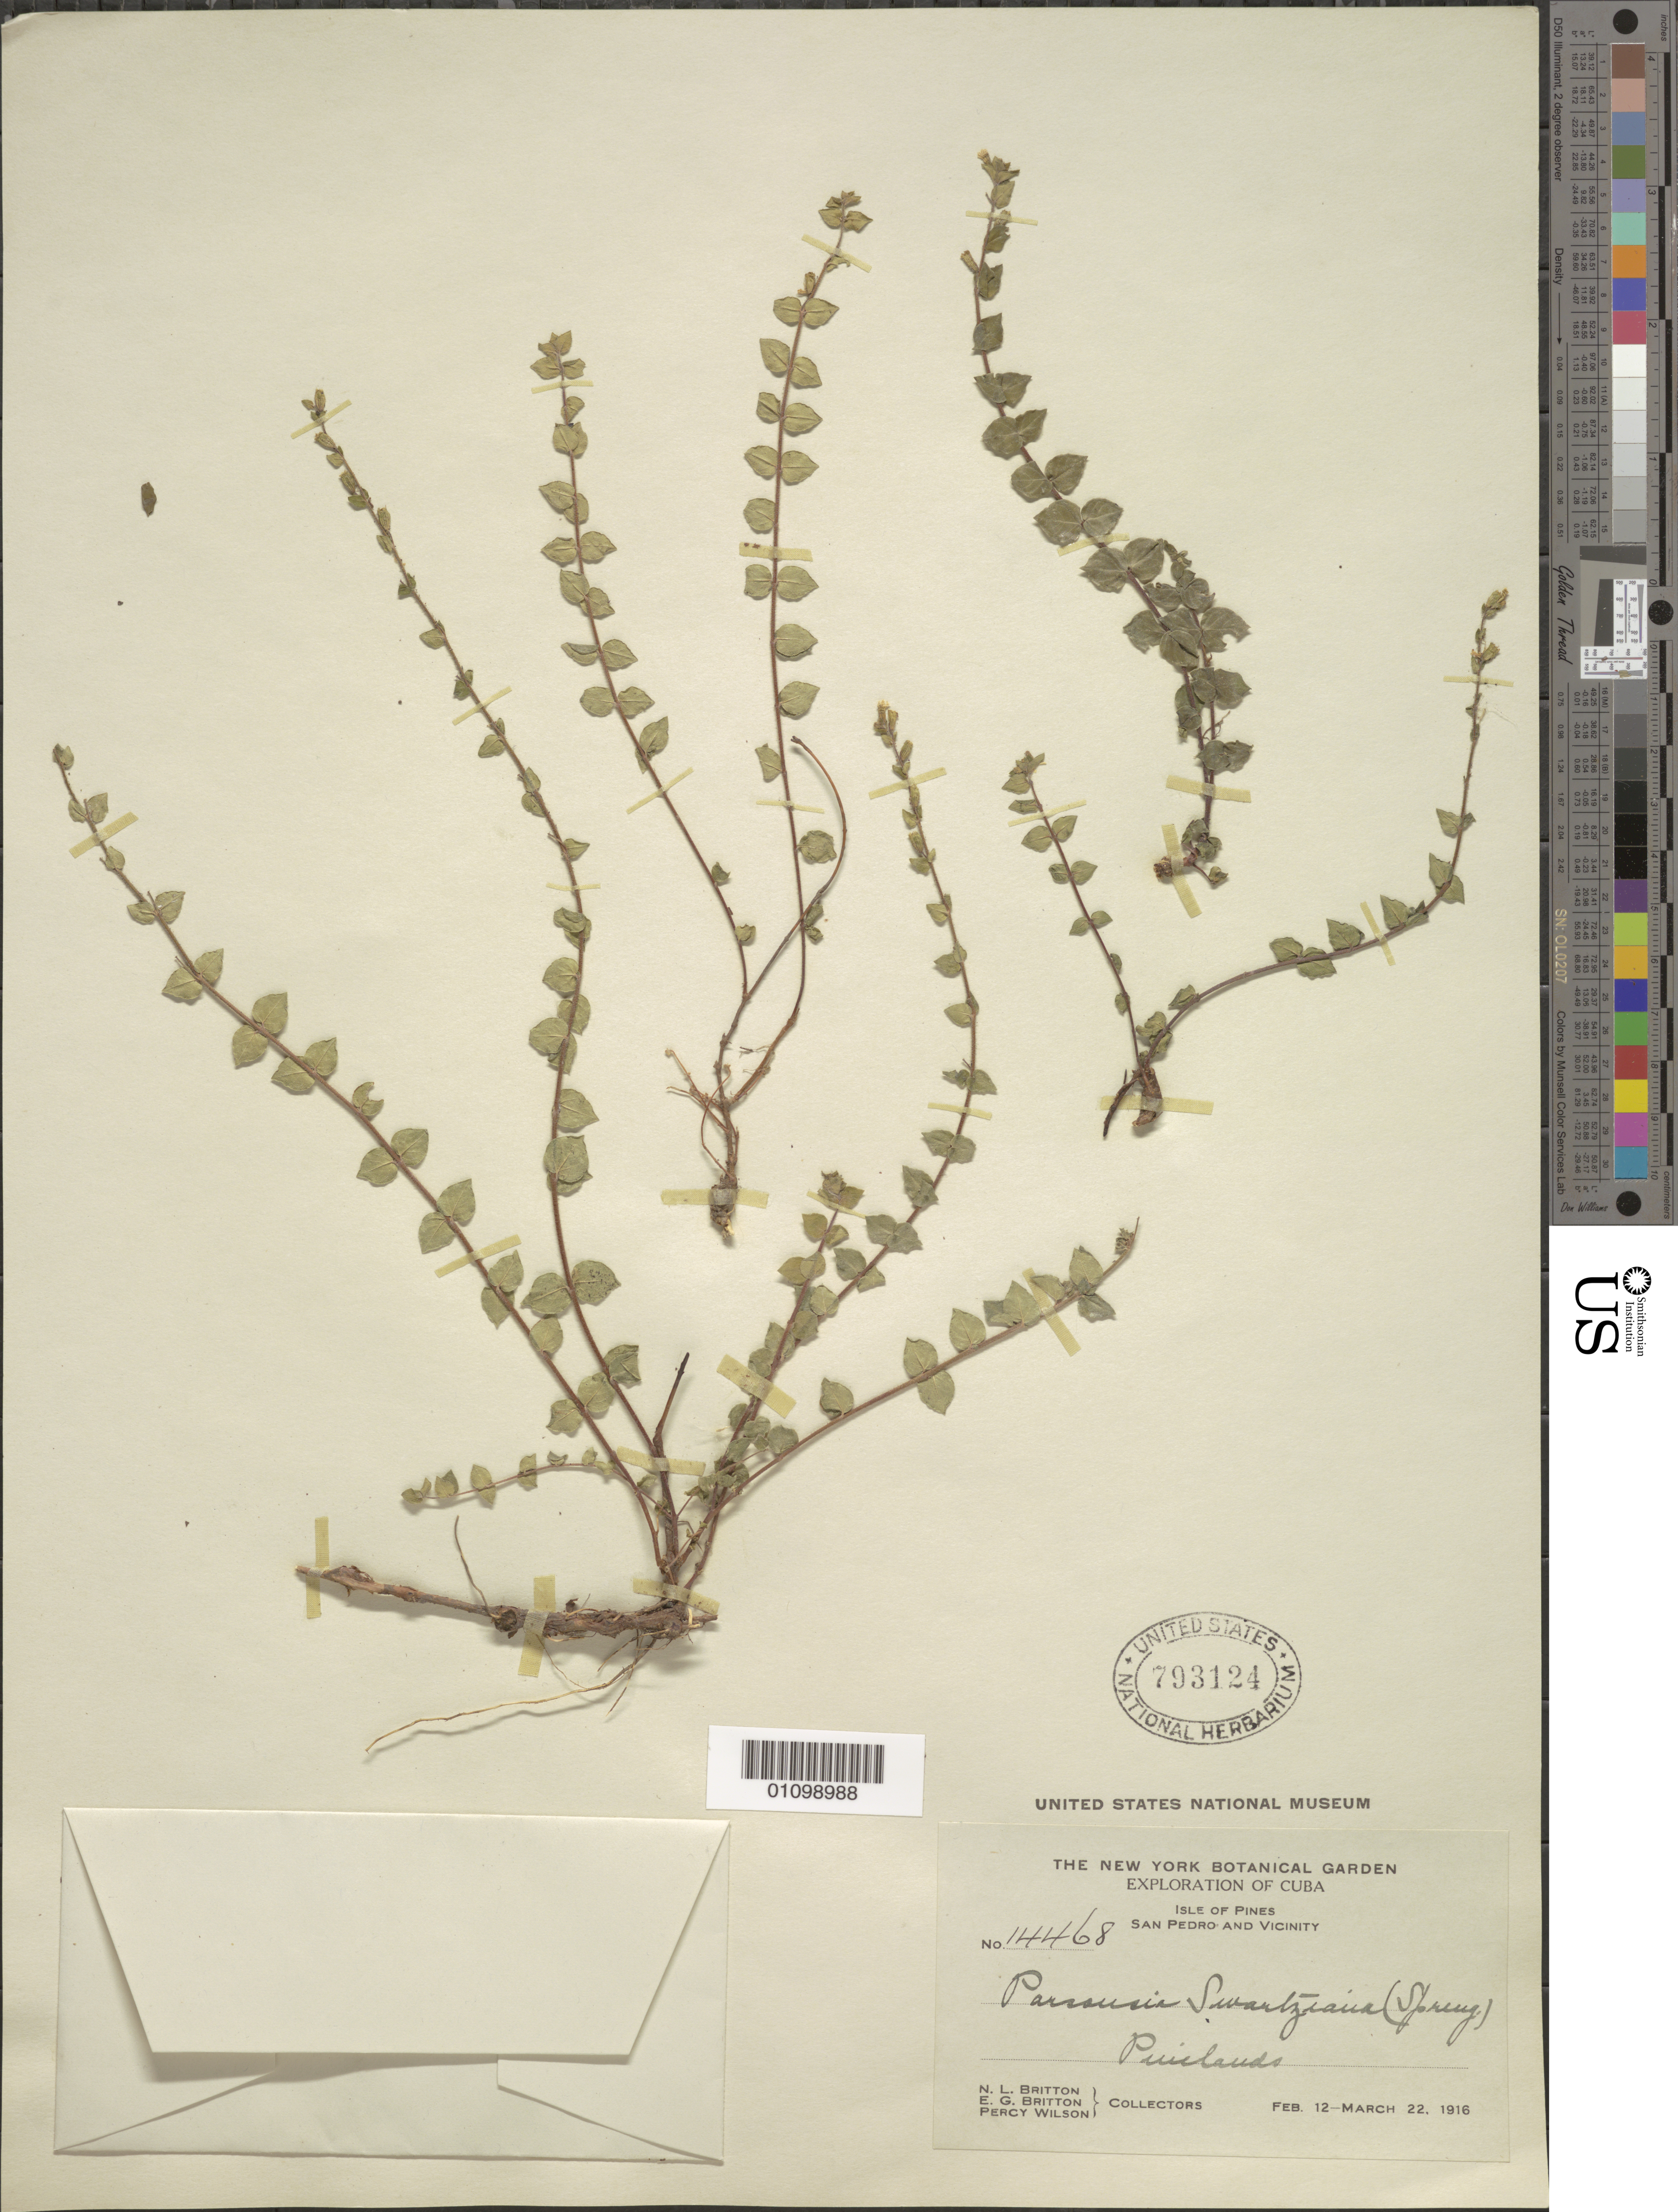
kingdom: Plantae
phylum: Tracheophyta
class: Magnoliopsida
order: Myrtales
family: Lythraceae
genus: Cuphea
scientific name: Cuphea swartziana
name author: Spreng.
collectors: N. Britton, E. G. Britton & P. Wilson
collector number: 14468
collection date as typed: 12 Feb 1916 to 22 Mar 1916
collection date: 1916-02-12/1916-03-22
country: Cuba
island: Isla de la Juventud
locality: San Pedro and vicinity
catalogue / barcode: US 793124